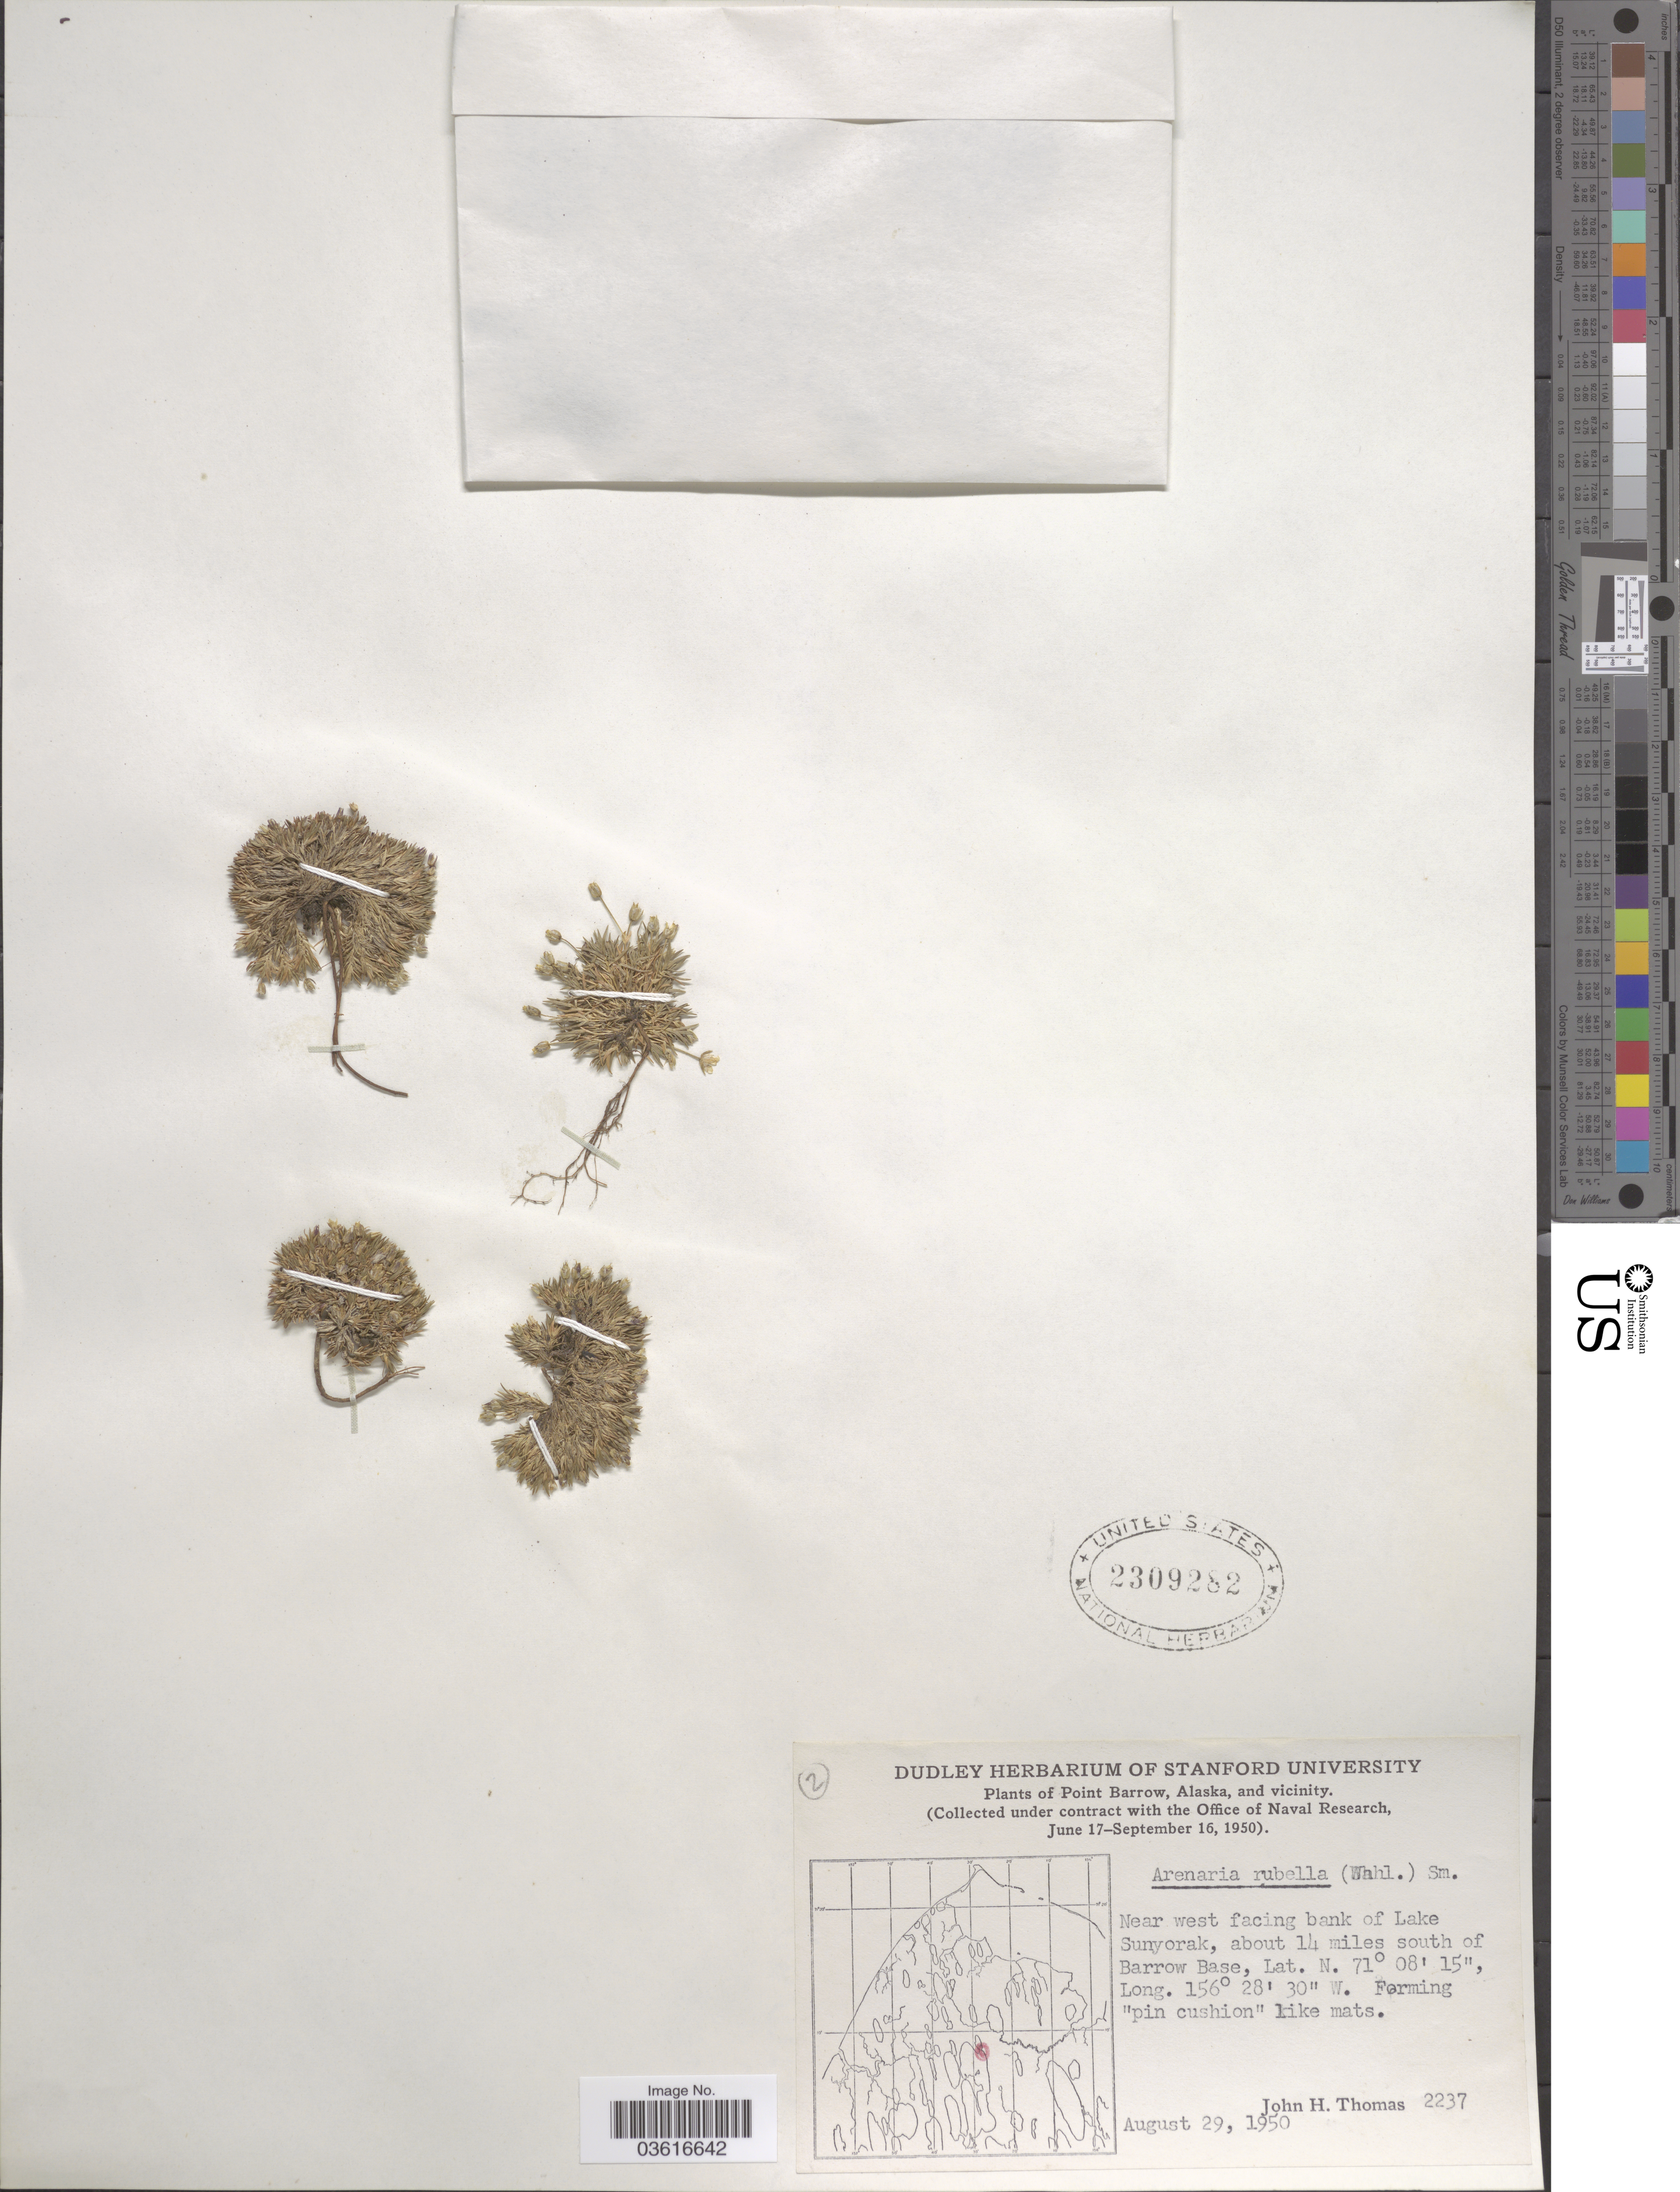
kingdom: Plantae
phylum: Tracheophyta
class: Magnoliopsida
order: Caryophyllales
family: Caryophyllaceae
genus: Minuartia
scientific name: Minuartia rubella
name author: (Wahlenb.) Hiern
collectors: J. H. Thomas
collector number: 2237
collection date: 1950-08-29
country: United States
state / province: Alaska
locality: Point Barrow, and vicinity. Near west facing bank of Lake Sunyorak, about 14 miles south of Barrow Base.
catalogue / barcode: US 2309282